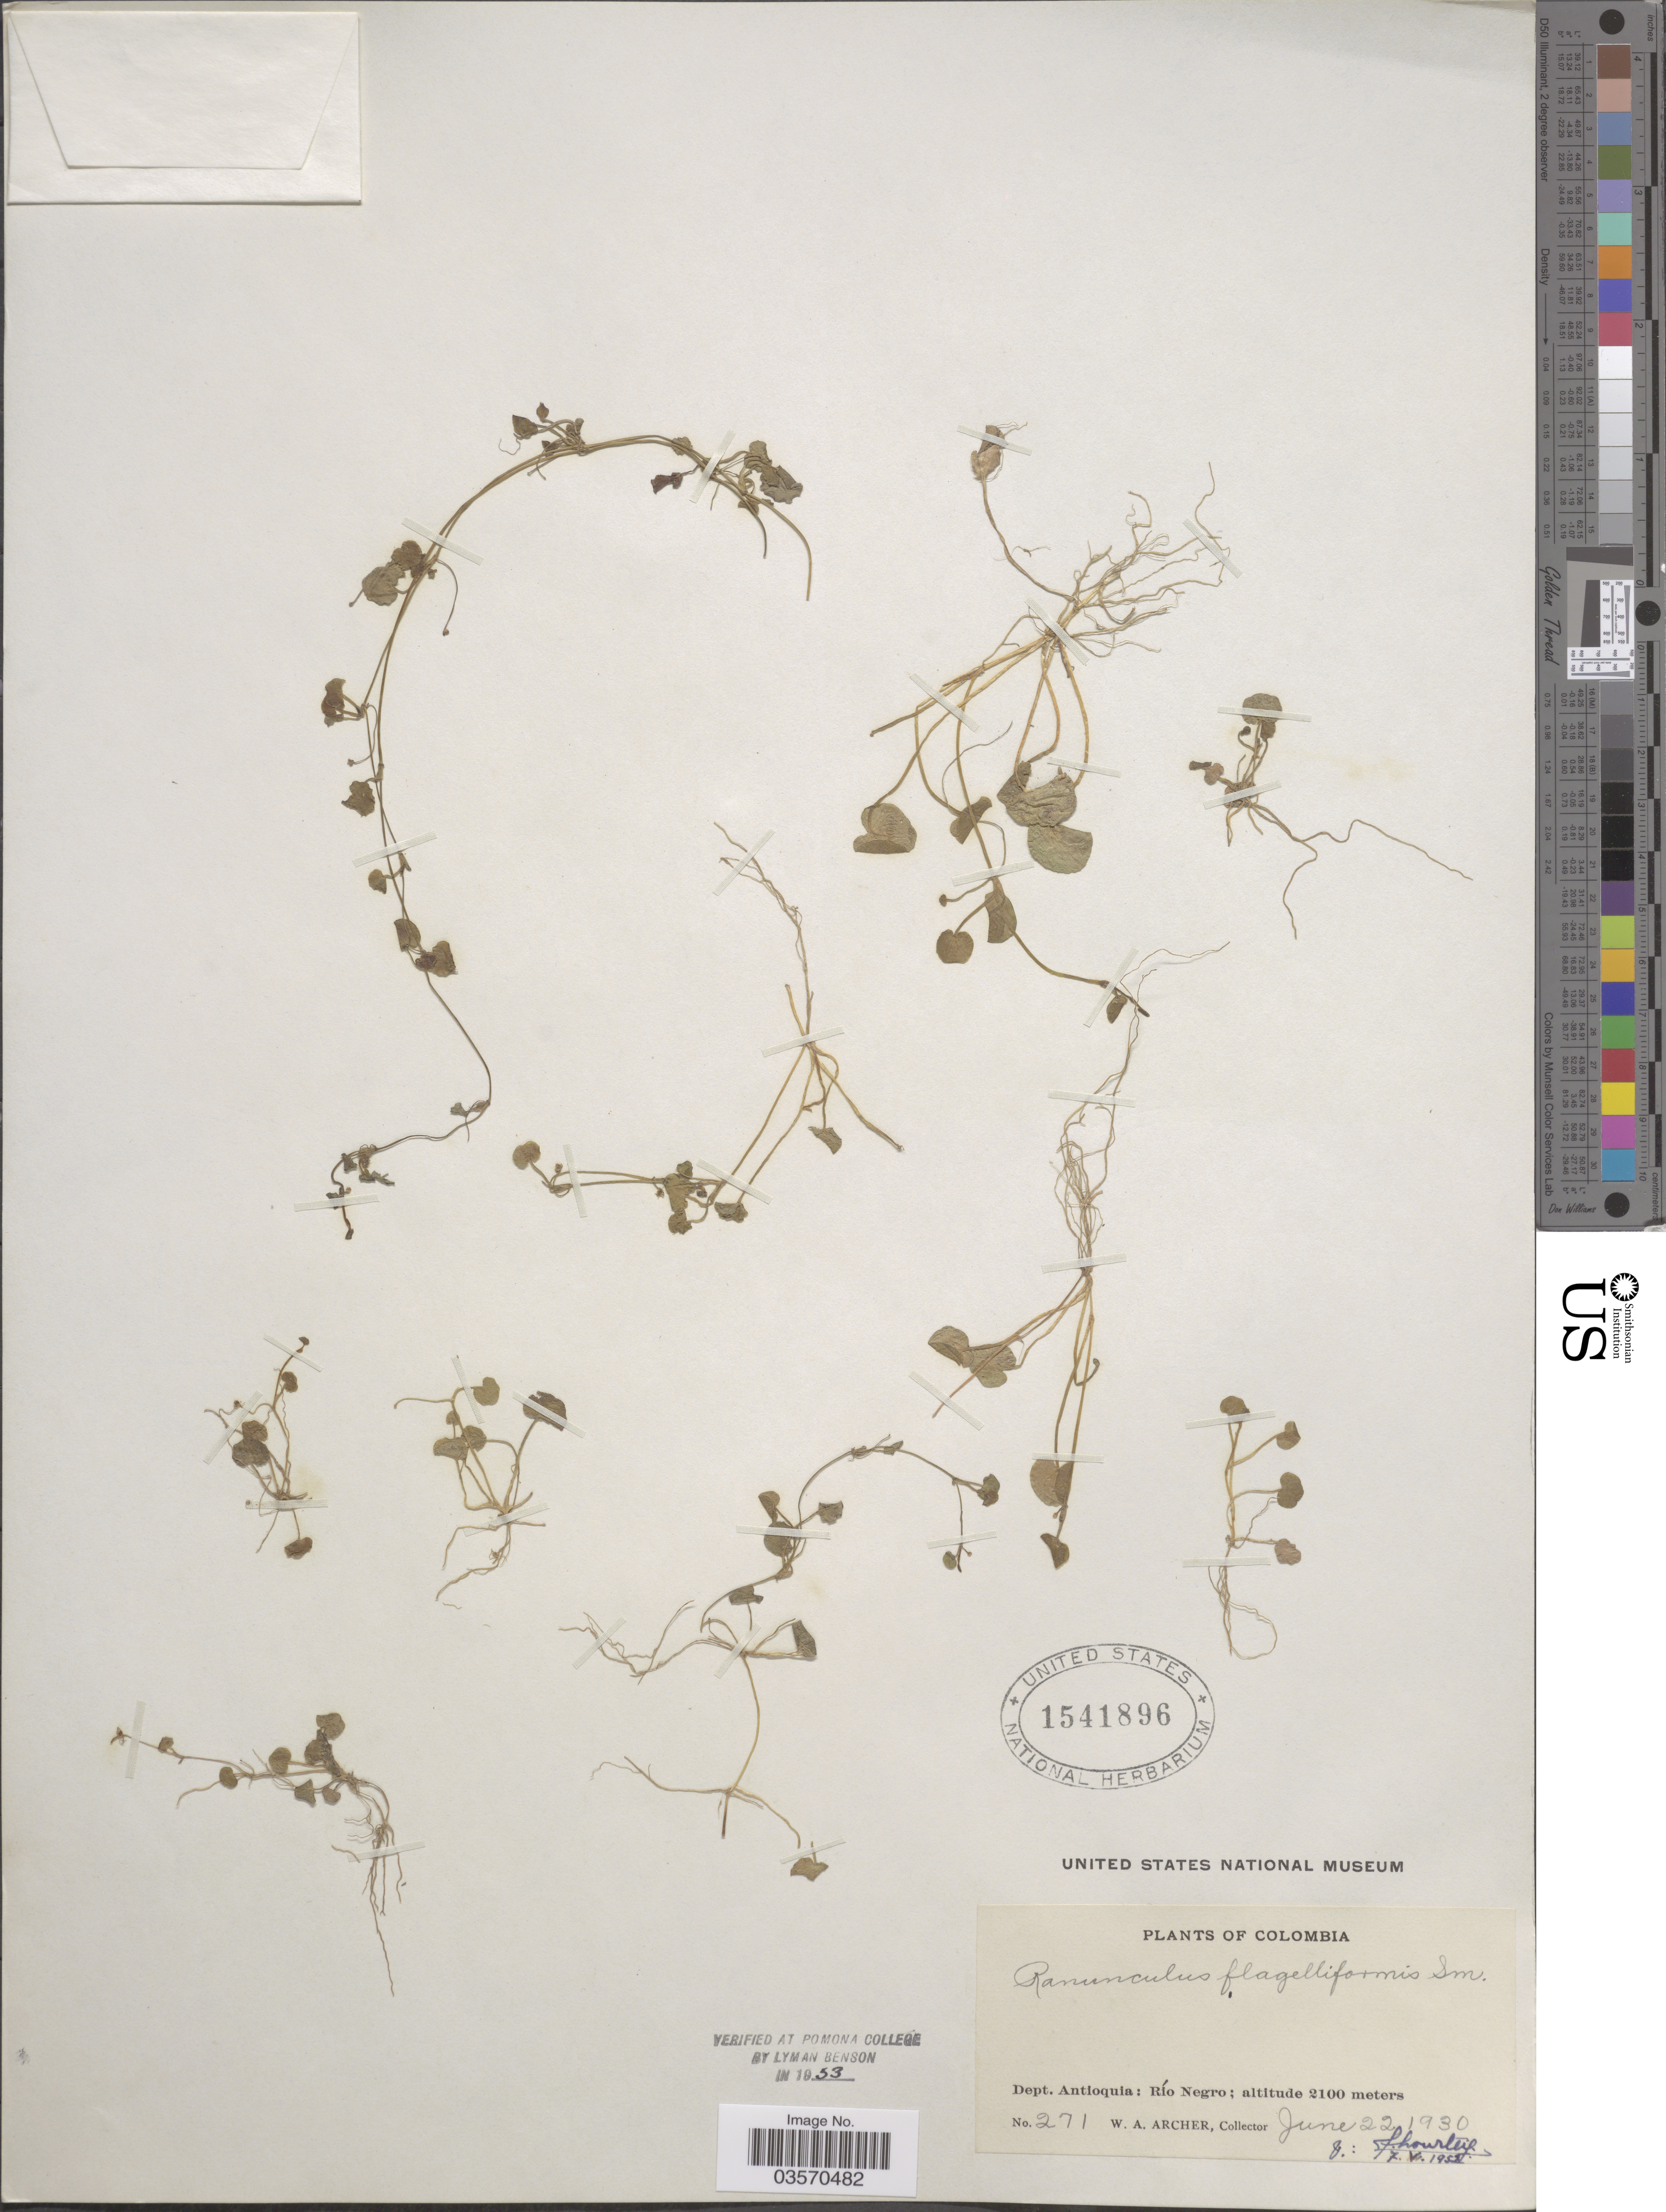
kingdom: Plantae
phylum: Tracheophyta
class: Magnoliopsida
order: Ranunculales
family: Ranunculaceae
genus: Ranunculus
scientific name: Ranunculus flagelliformis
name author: Sm.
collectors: W. Archer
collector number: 271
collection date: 1930-06-22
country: Colombia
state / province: Antioquia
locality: Dept. Antioquia: Río Negro.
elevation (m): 2100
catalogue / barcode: US 1541896